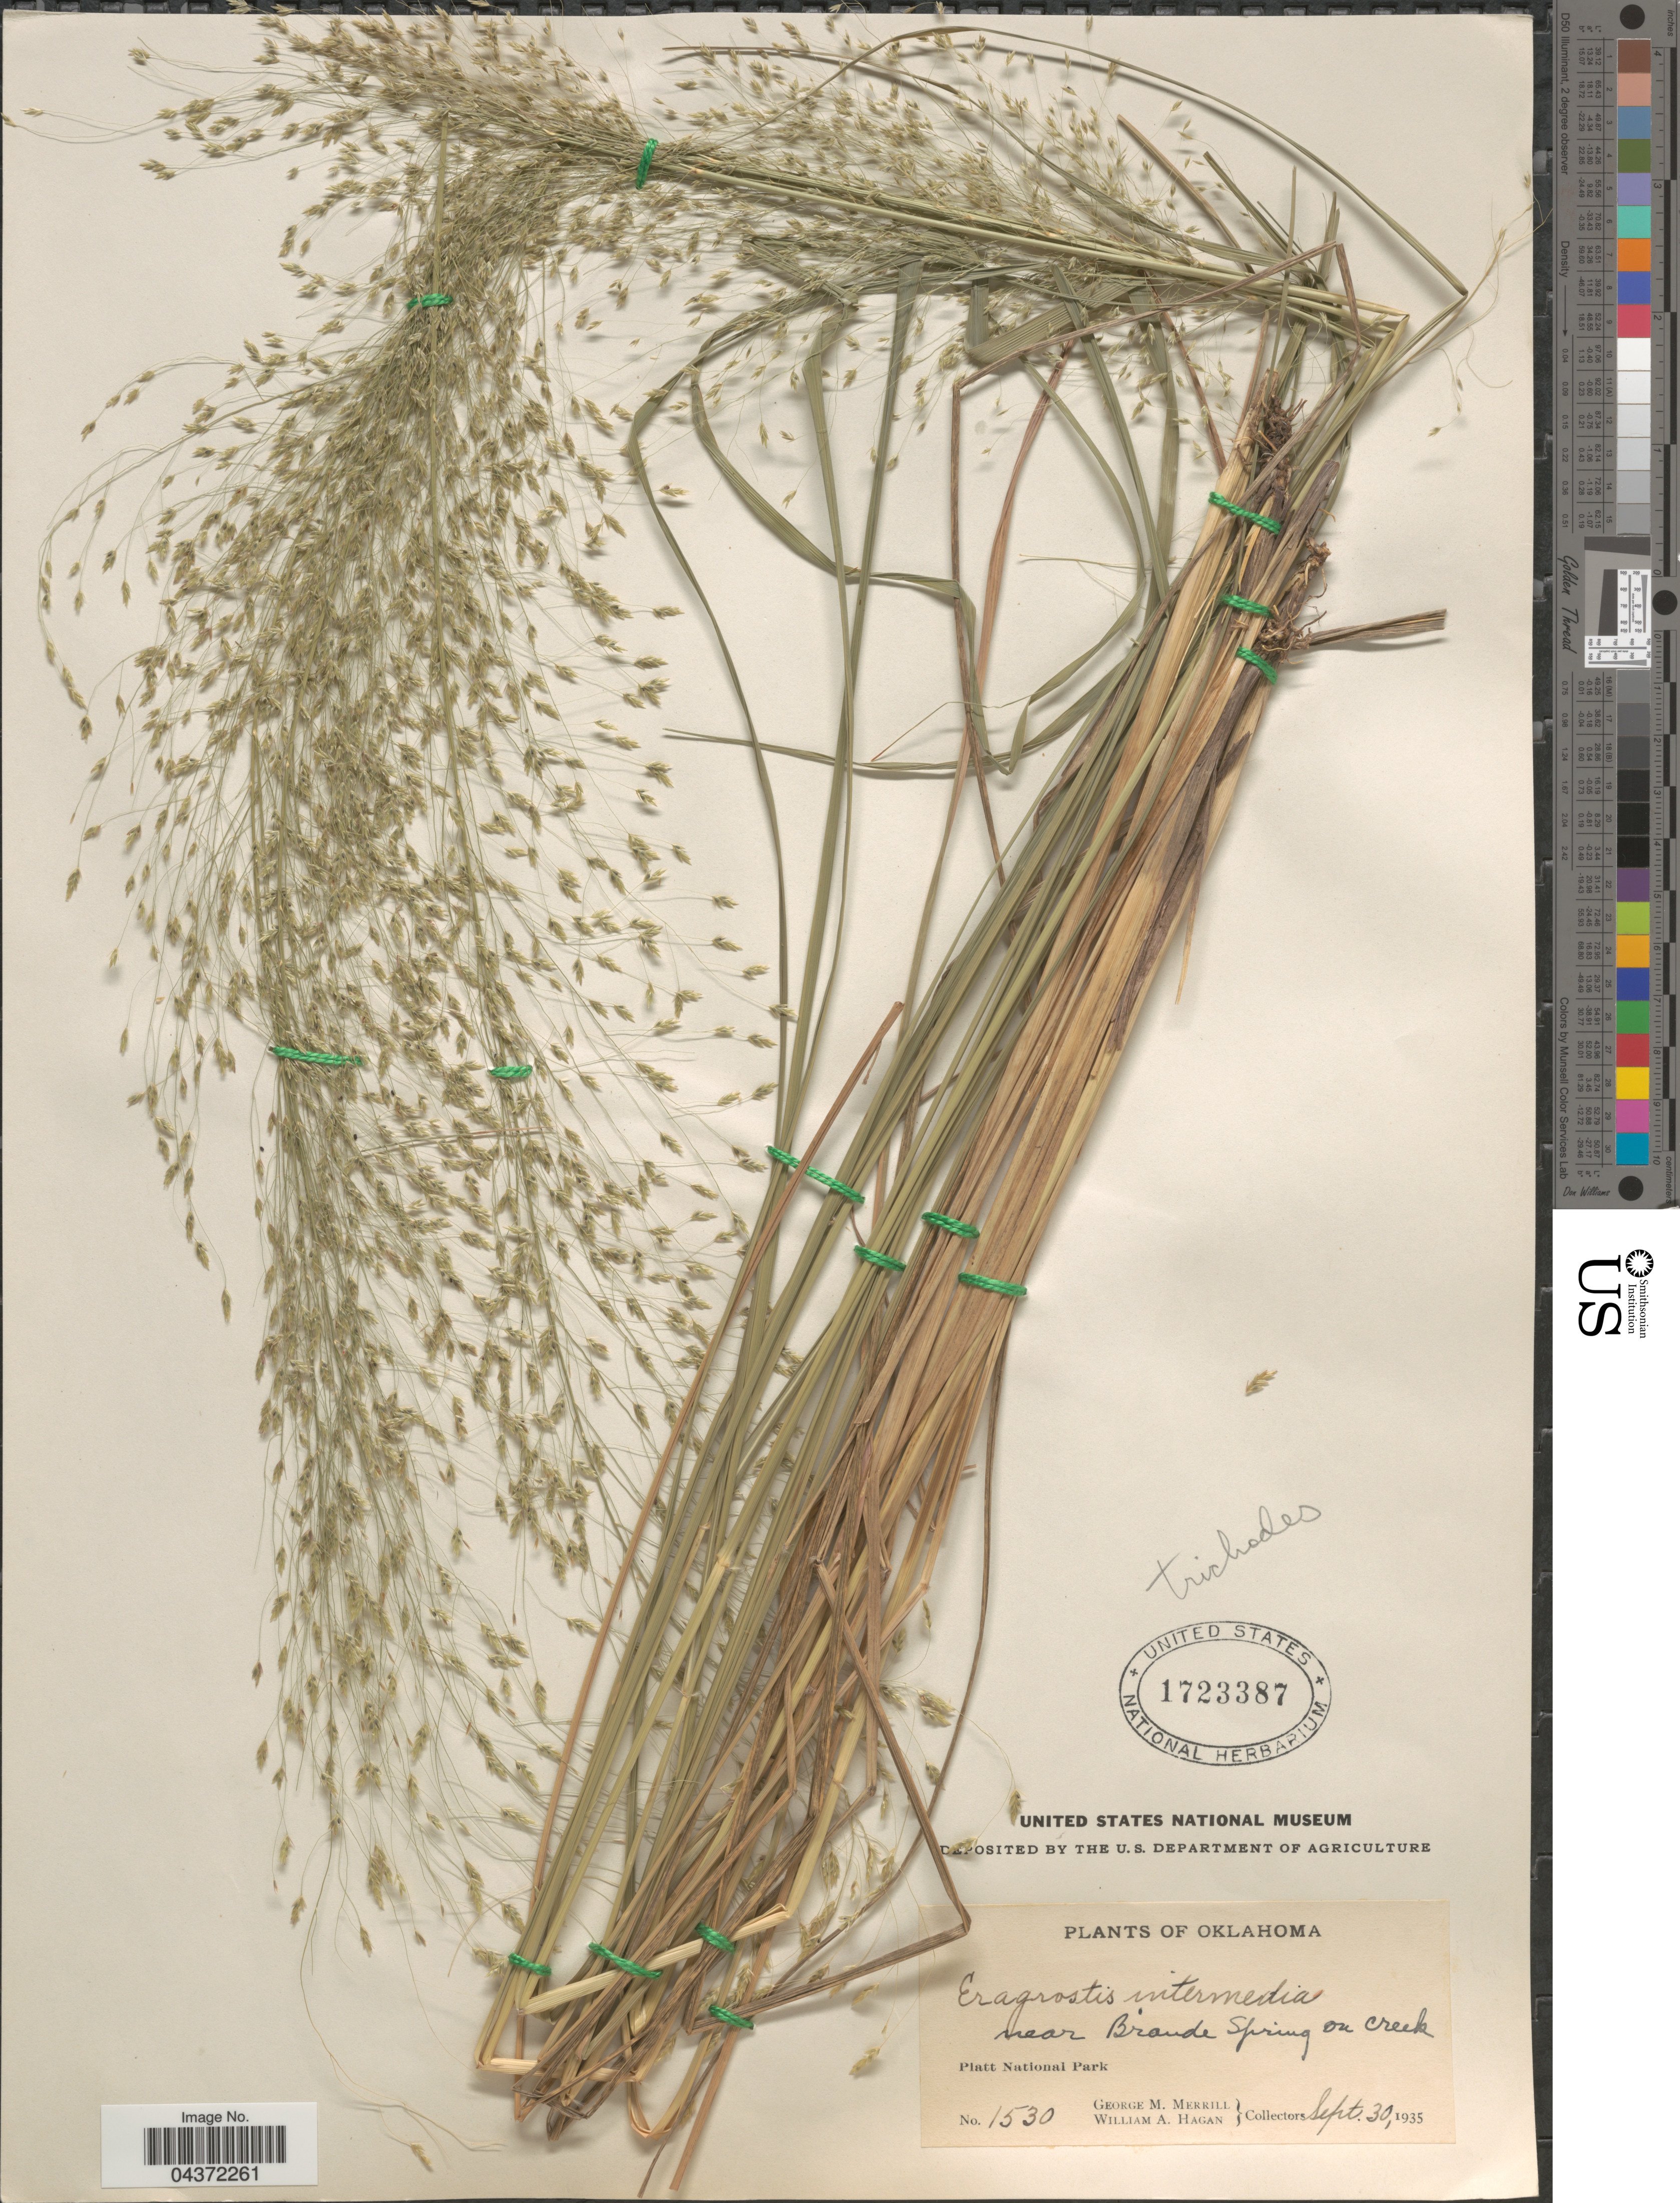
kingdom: Plantae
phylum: Tracheophyta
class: Liliopsida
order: Poales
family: Poaceae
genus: Eragrostis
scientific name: Eragrostis trichodes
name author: (Nutt.) Alph. Wood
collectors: G. M. Merrill & W. Hagan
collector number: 1530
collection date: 1935-09-30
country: United States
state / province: Oklahoma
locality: Near Branch Spring on creek. Platt National Park.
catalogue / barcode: US 1723387